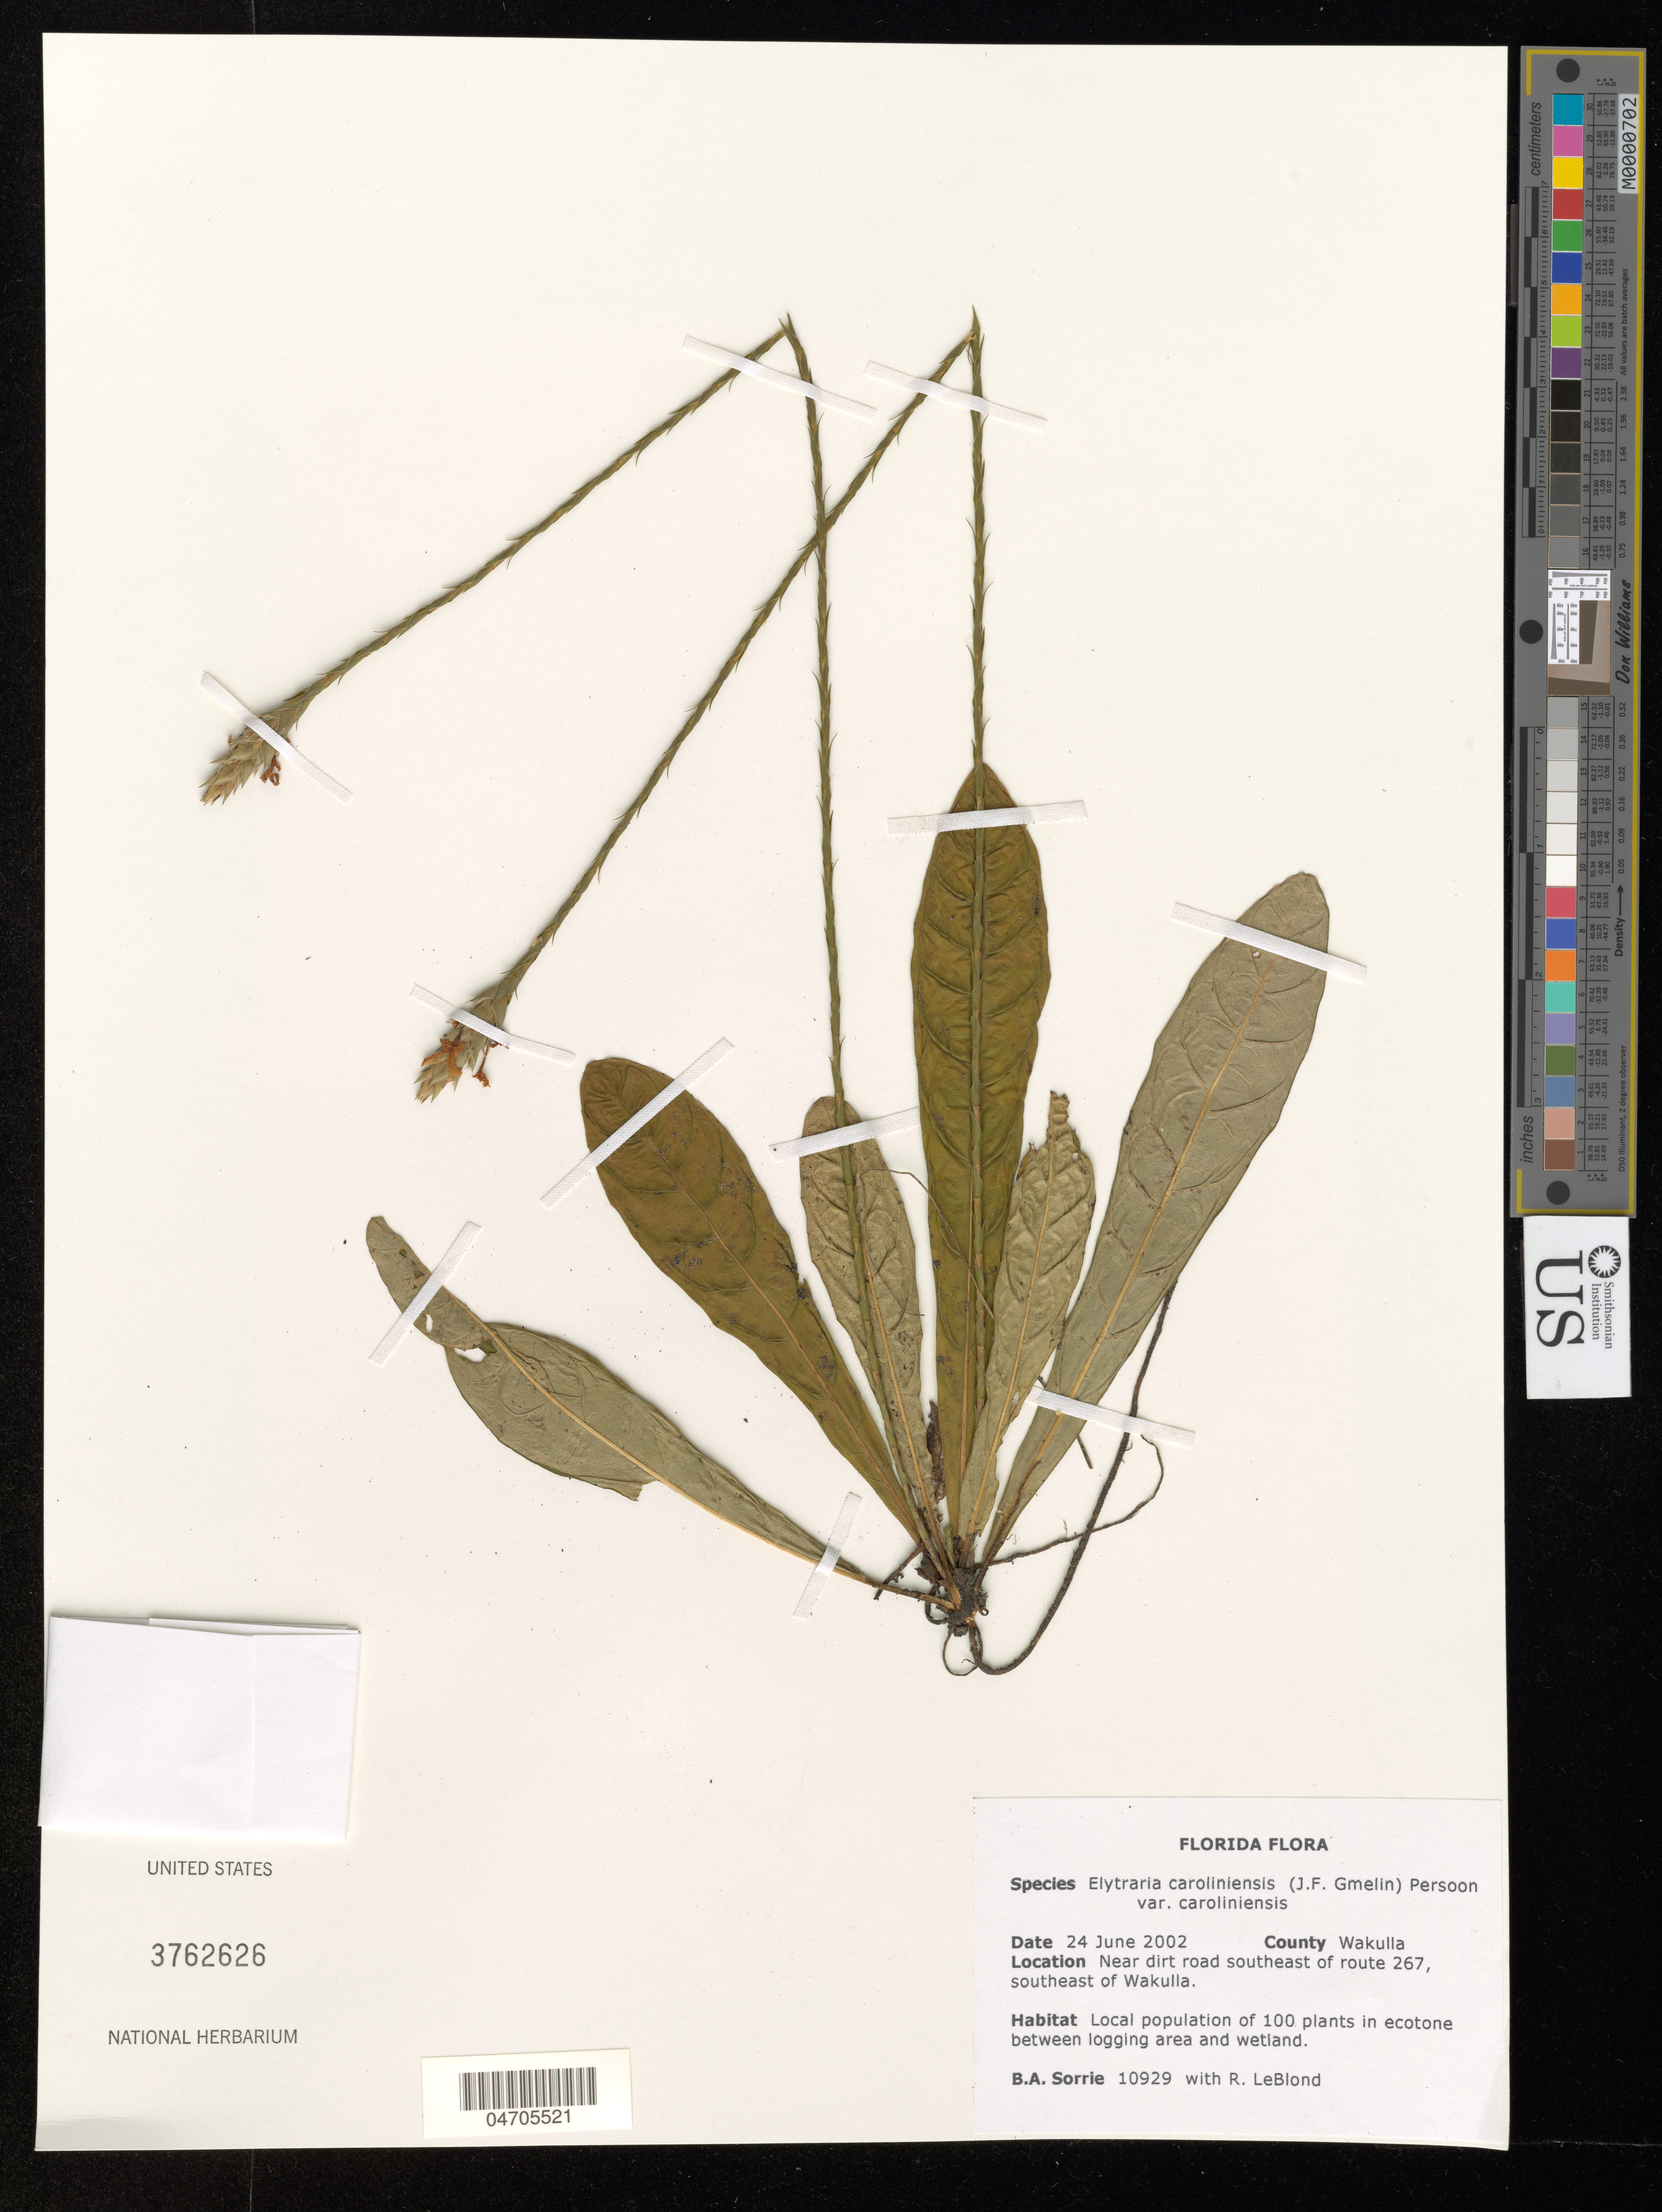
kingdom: Plantae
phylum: Tracheophyta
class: Magnoliopsida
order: Lamiales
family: Acanthaceae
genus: Elytraria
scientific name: Elytraria caroliniensis var. caroliniensis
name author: (J.F. Gmel.) Pers.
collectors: B. Sorrie & R. J. LeBlond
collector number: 10929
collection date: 2002-06-24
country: United States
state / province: Florida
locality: County Wakulla. Near dirt road southeast of route 267, southeast of Wakulla.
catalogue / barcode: US 3762626